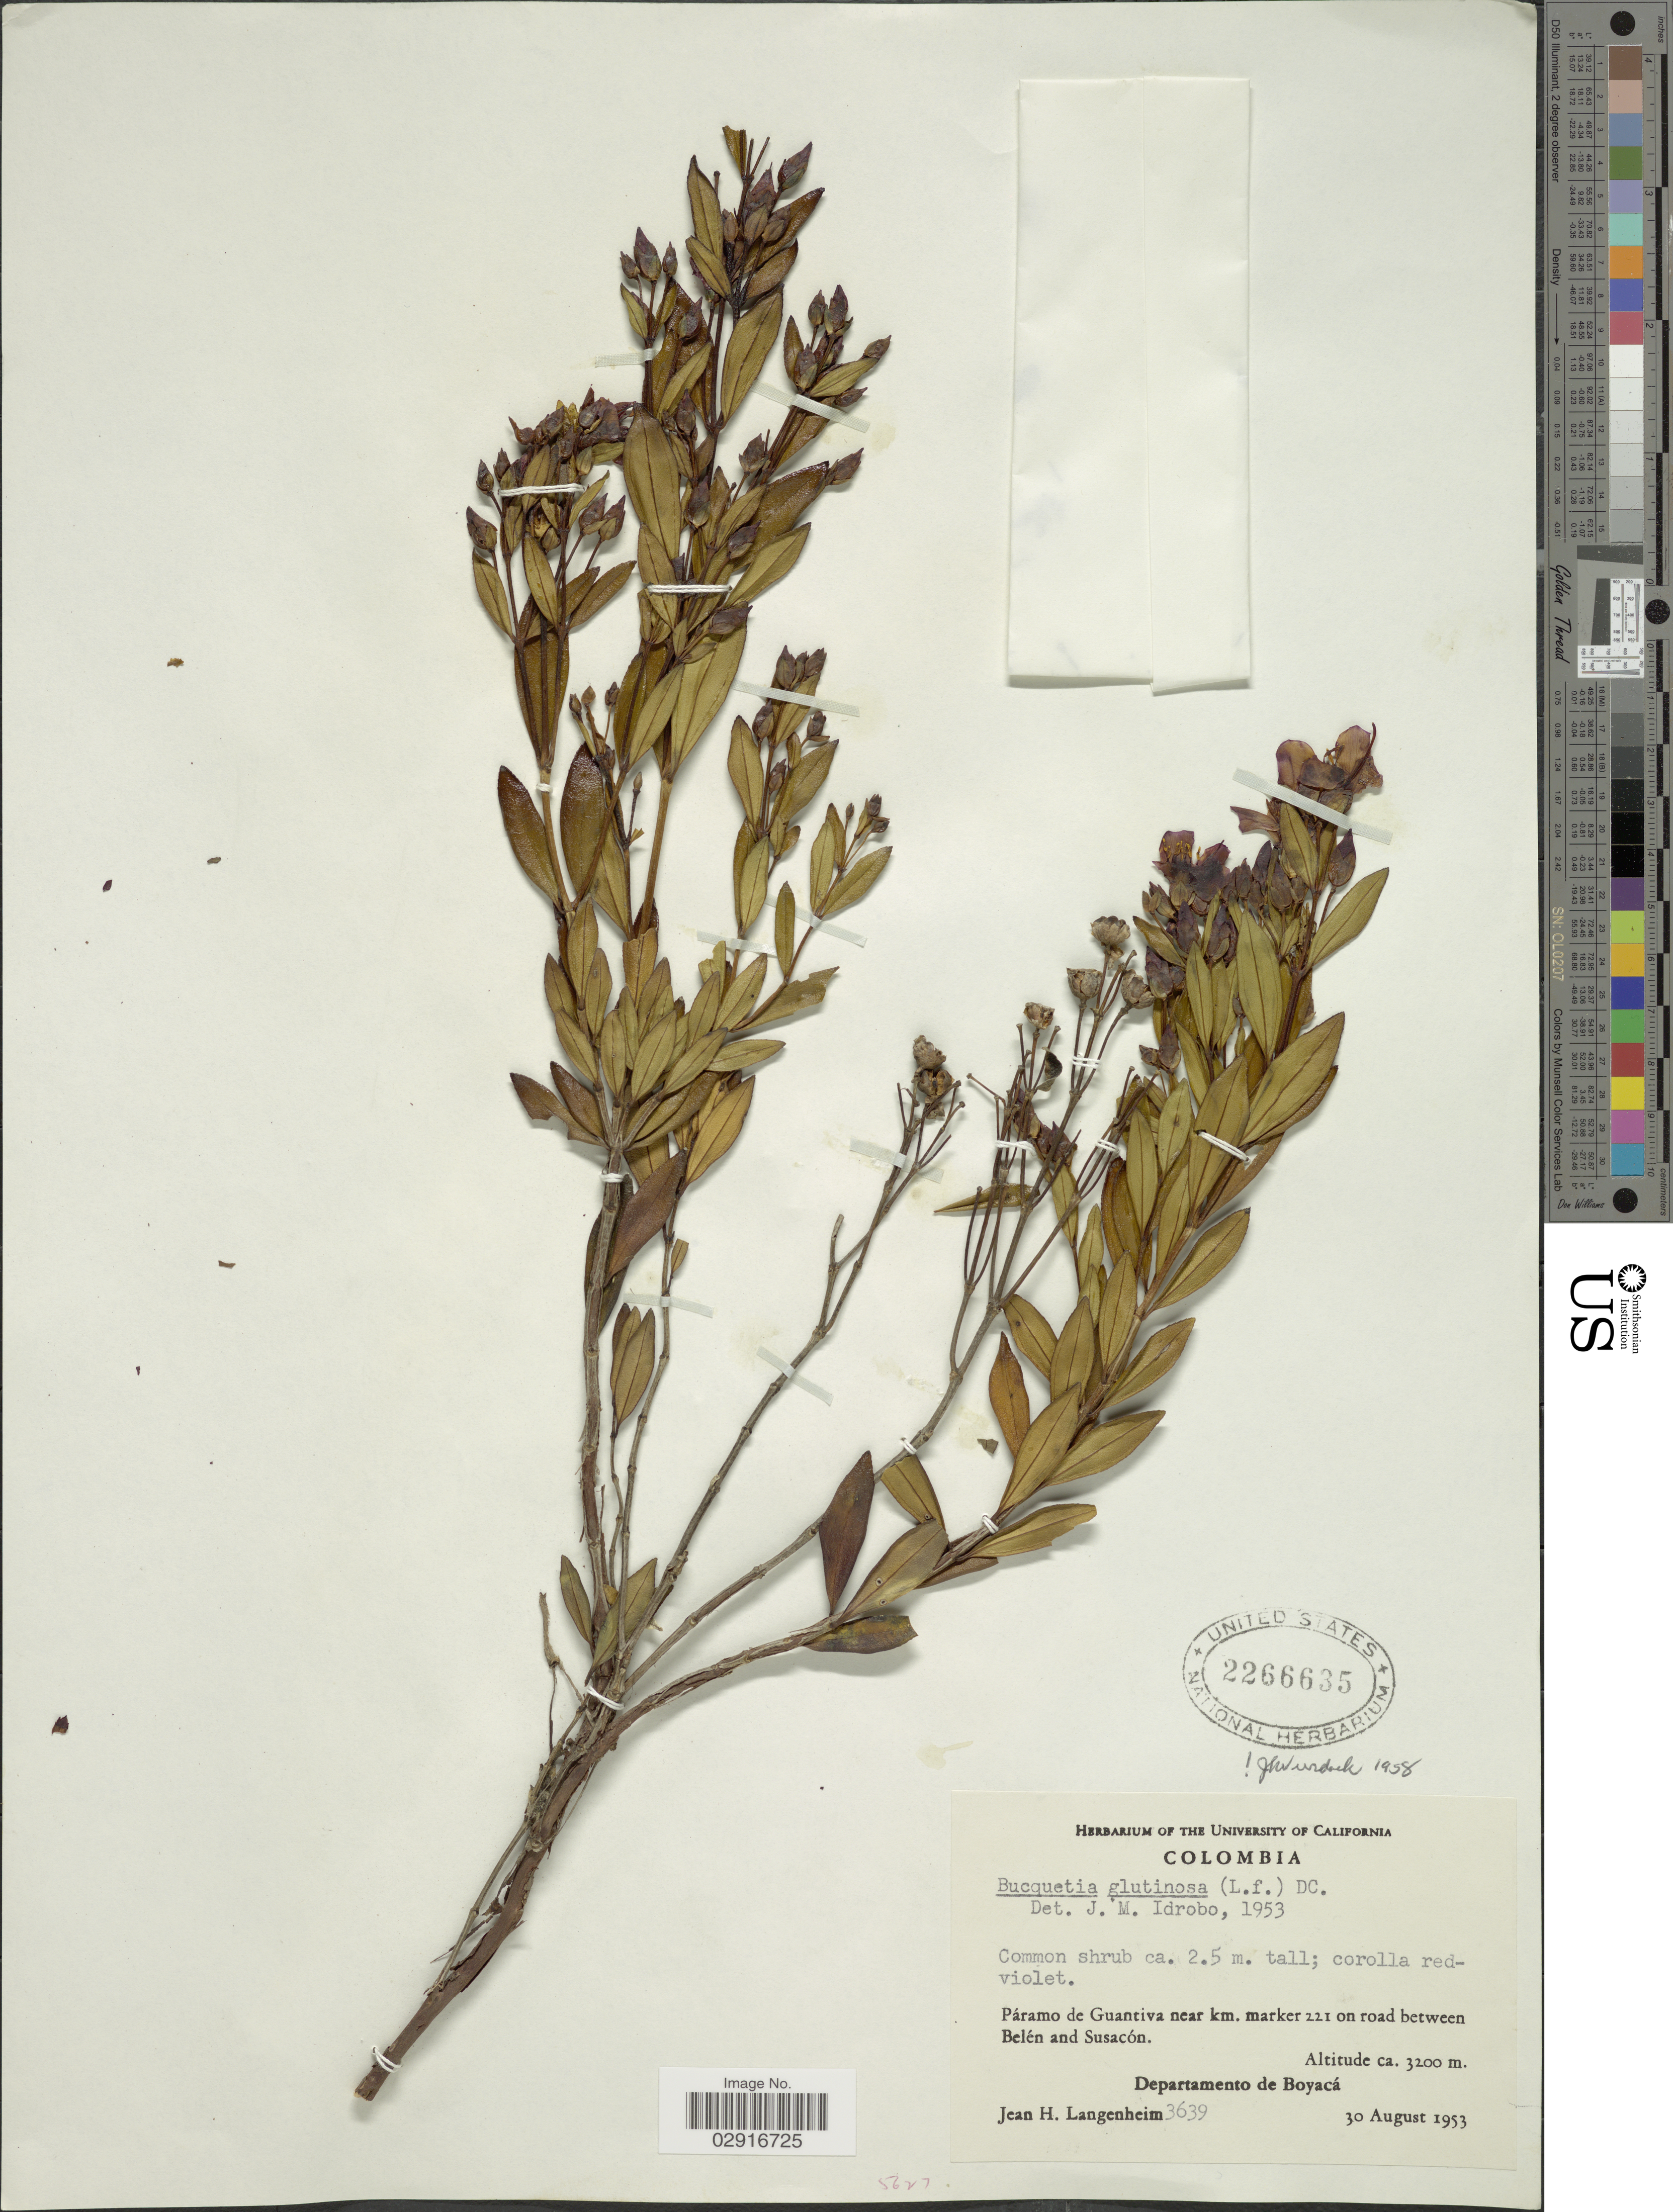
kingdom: Plantae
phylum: Tracheophyta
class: Magnoliopsida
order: Myrtales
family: Melastomataceae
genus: Bucquetia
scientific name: Bucquetia glutinosa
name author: DC.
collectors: J. H. Langenheim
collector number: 3639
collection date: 1953-08-30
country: Colombia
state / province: Boyacá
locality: Páramo de Guantiva near km. marker 221 on road between Belén and Susacón. Departamento de Boyacá.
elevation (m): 3200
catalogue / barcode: US 2266635